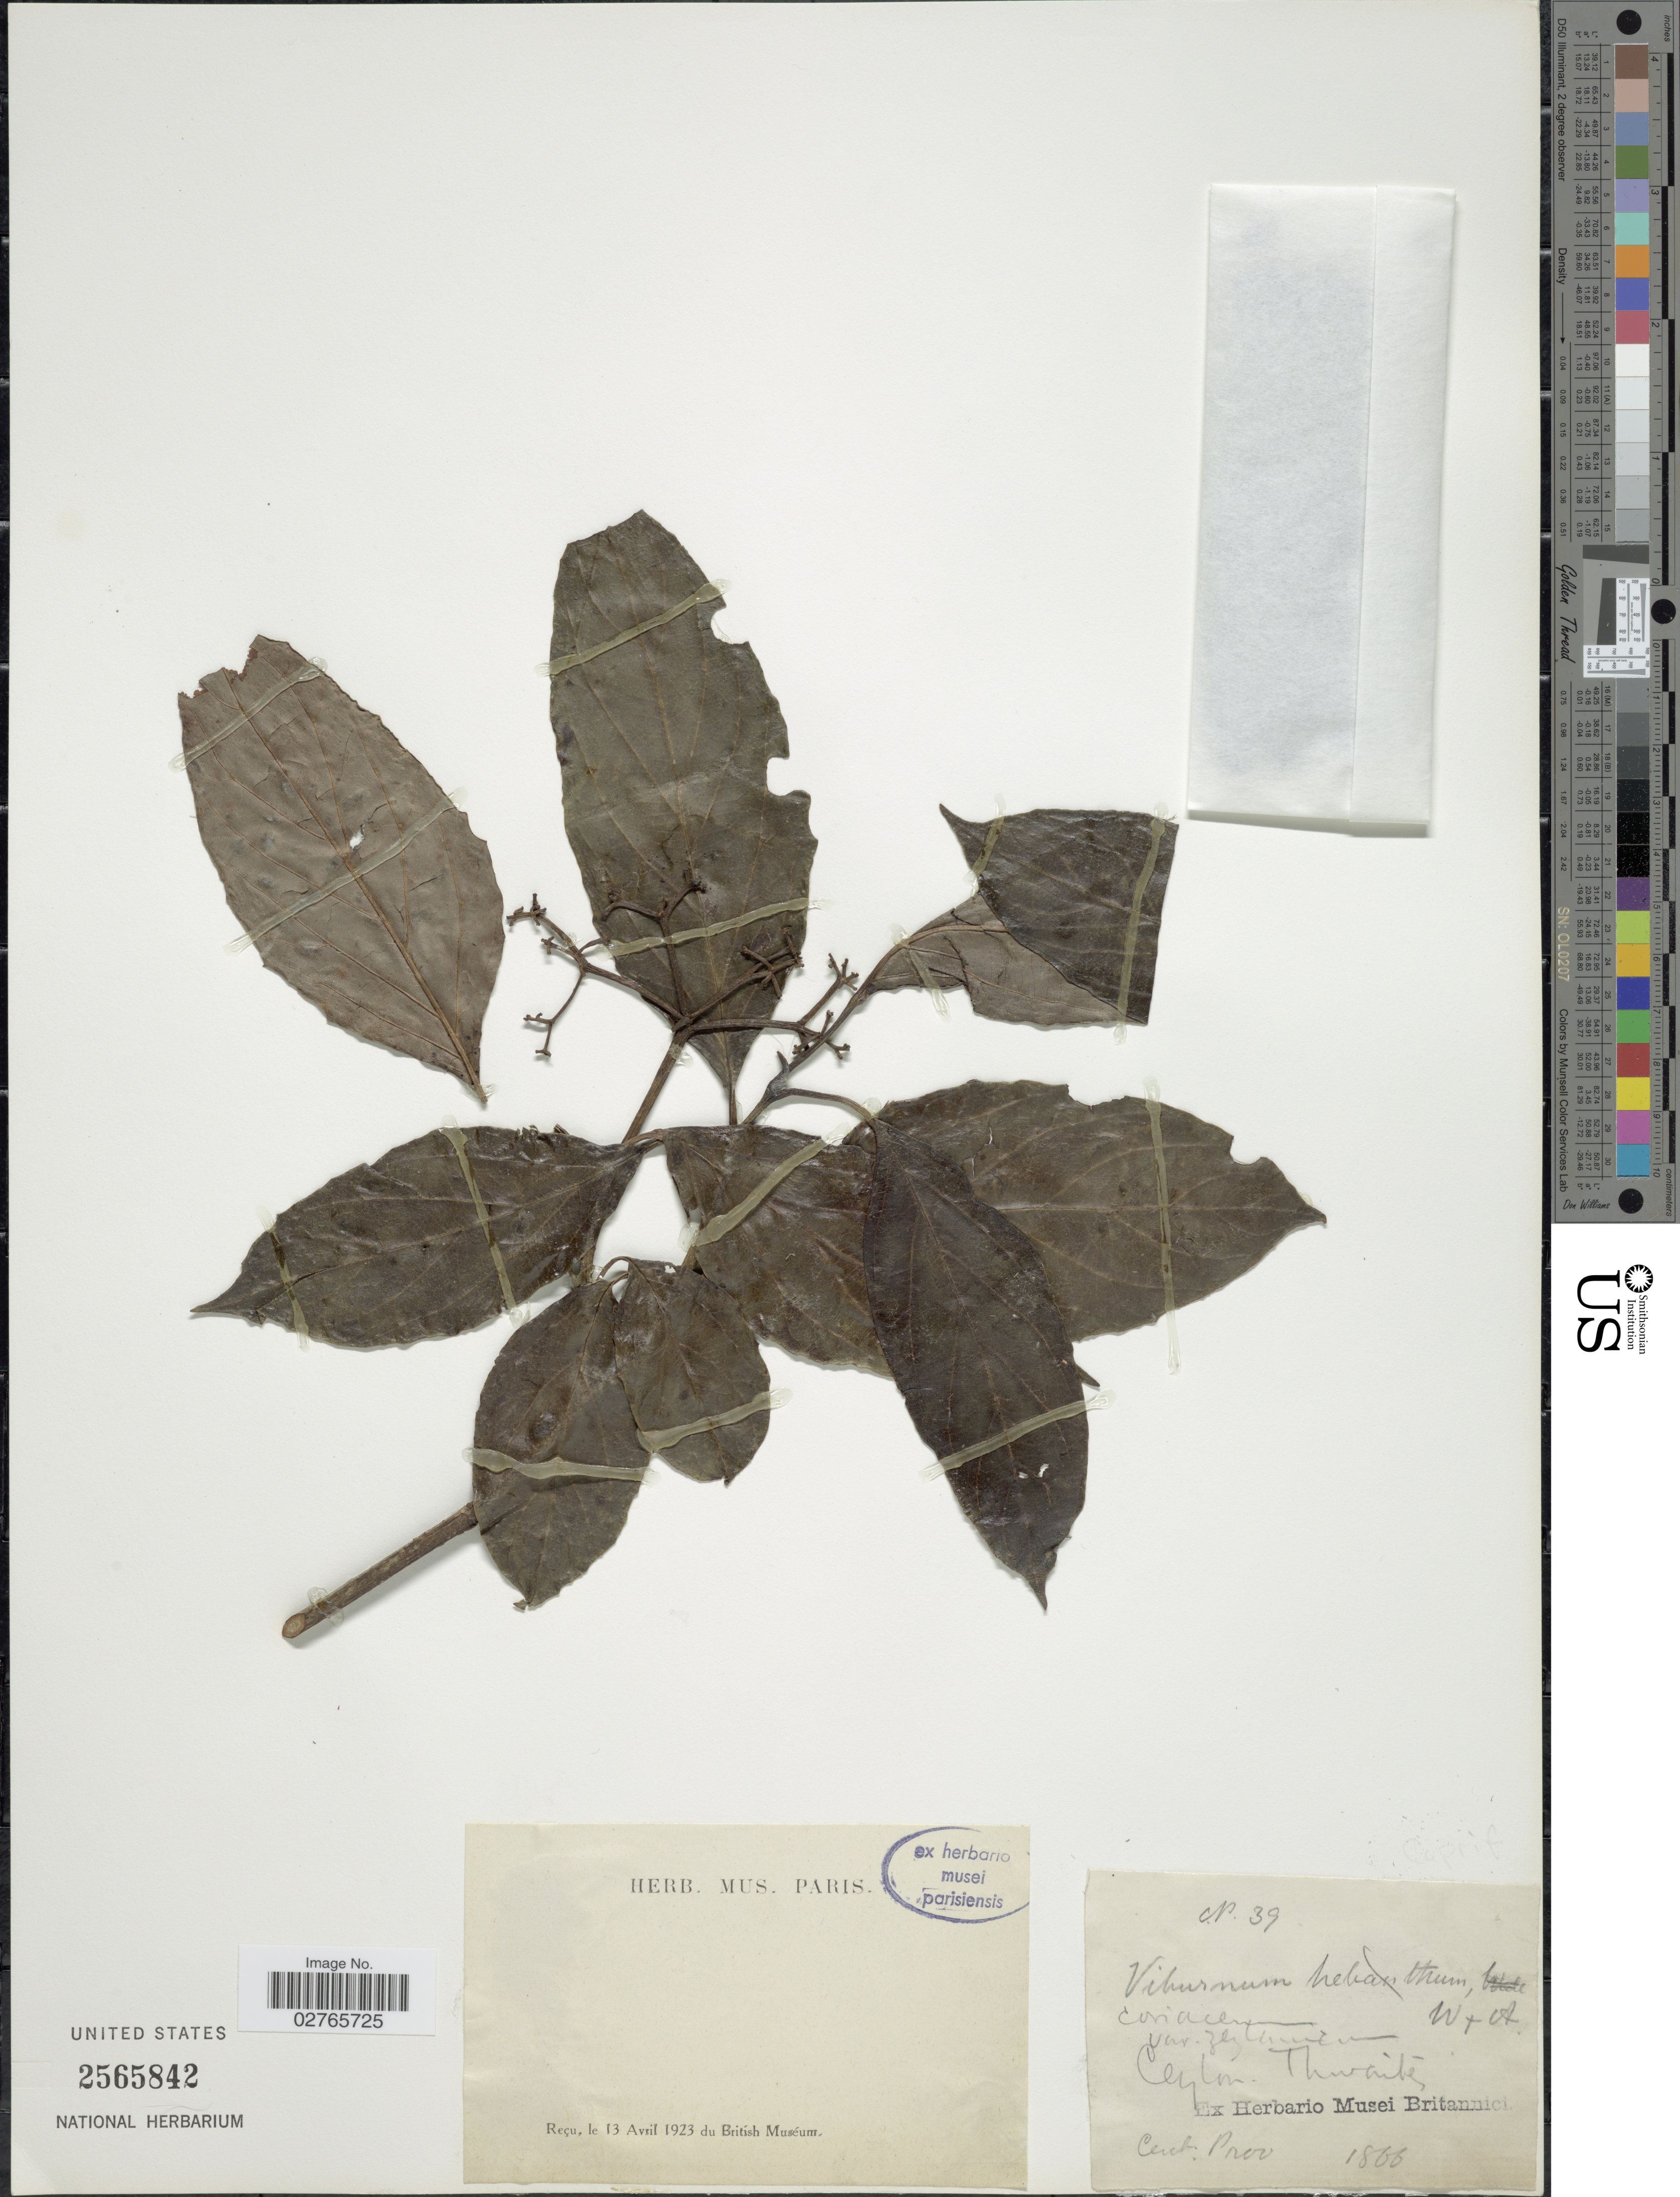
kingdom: Plantae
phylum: Tracheophyta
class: Magnoliopsida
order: Dipsacales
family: Viburnaceae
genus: Viburnum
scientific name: Viburnum cylindricum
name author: Buch.-Ham.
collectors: ex herb. Musei Britannici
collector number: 39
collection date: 1866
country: Sri Lanka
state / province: Central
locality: Ceylon. Thwaìté [interpreted], Cent. Prov.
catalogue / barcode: US 2565842